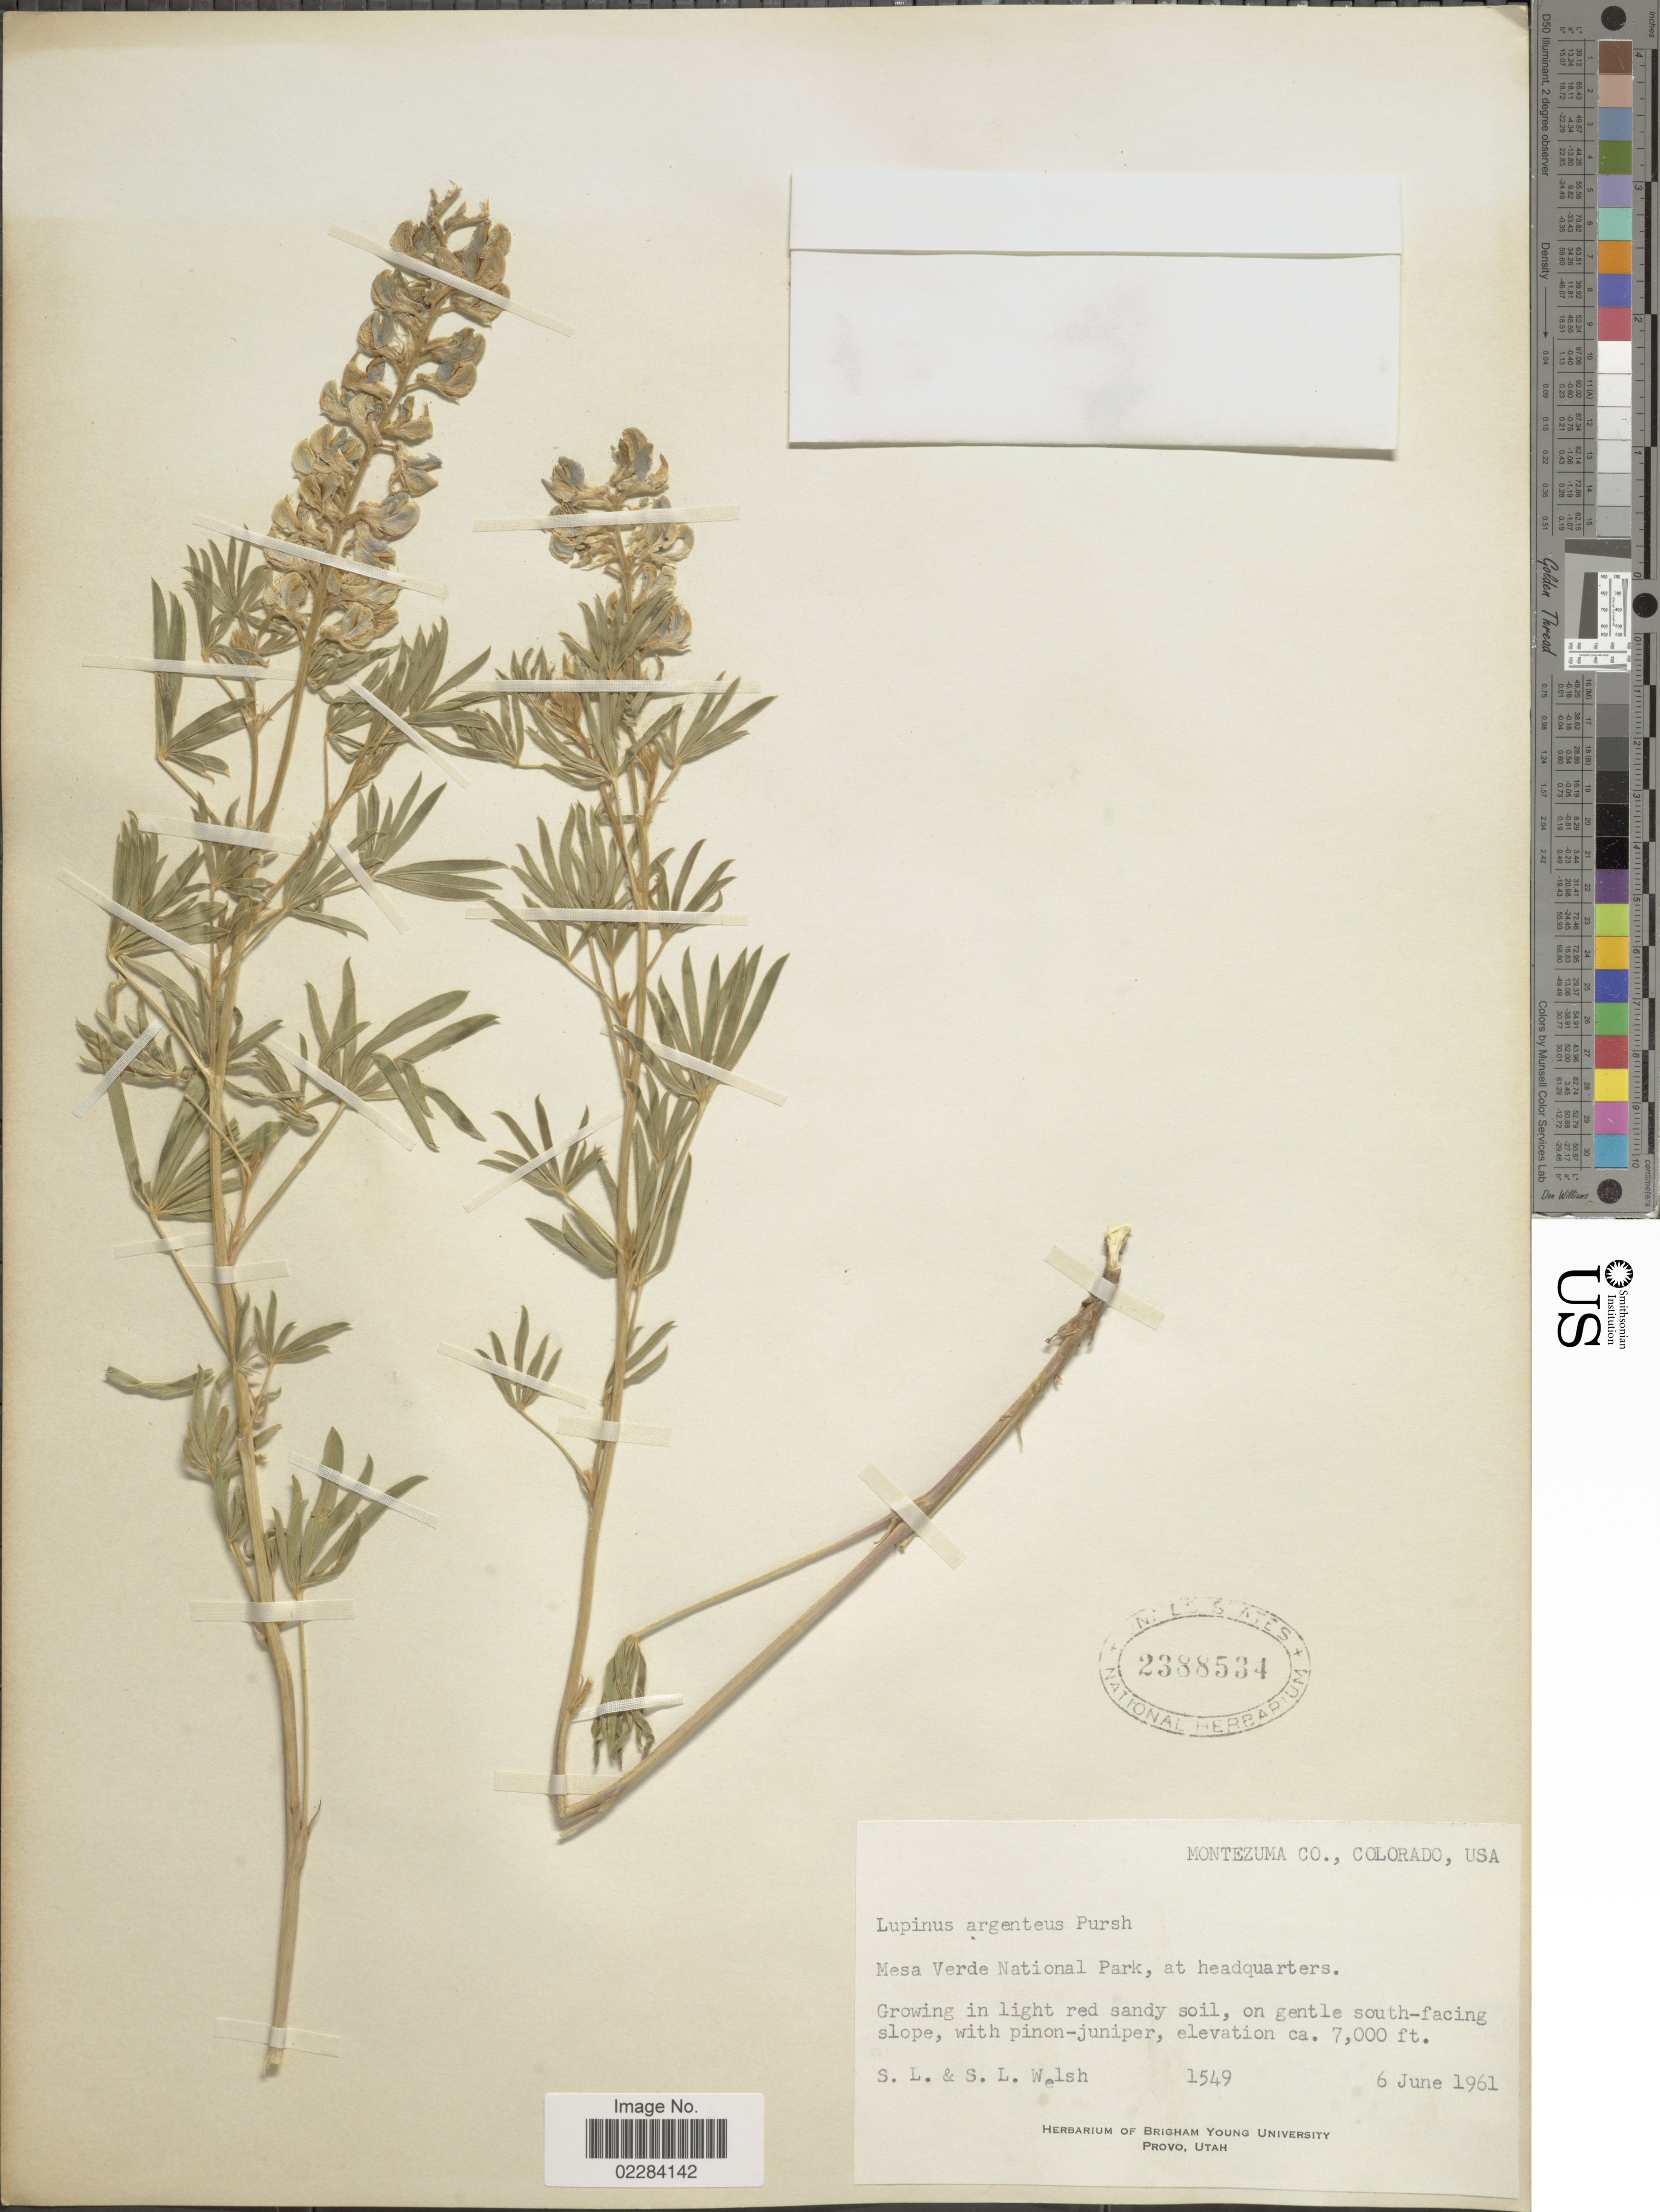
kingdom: Plantae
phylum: Tracheophyta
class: Magnoliopsida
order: Fabales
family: Fabaceae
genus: Lupinus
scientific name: Lupinus argenteus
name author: Pursh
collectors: S. Welsh & S. Welsh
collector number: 1549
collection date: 1961-06-06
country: United States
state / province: Colorado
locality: Montezuma Co., Mesa Verde National Park, at headquarters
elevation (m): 2134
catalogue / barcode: US 2388534